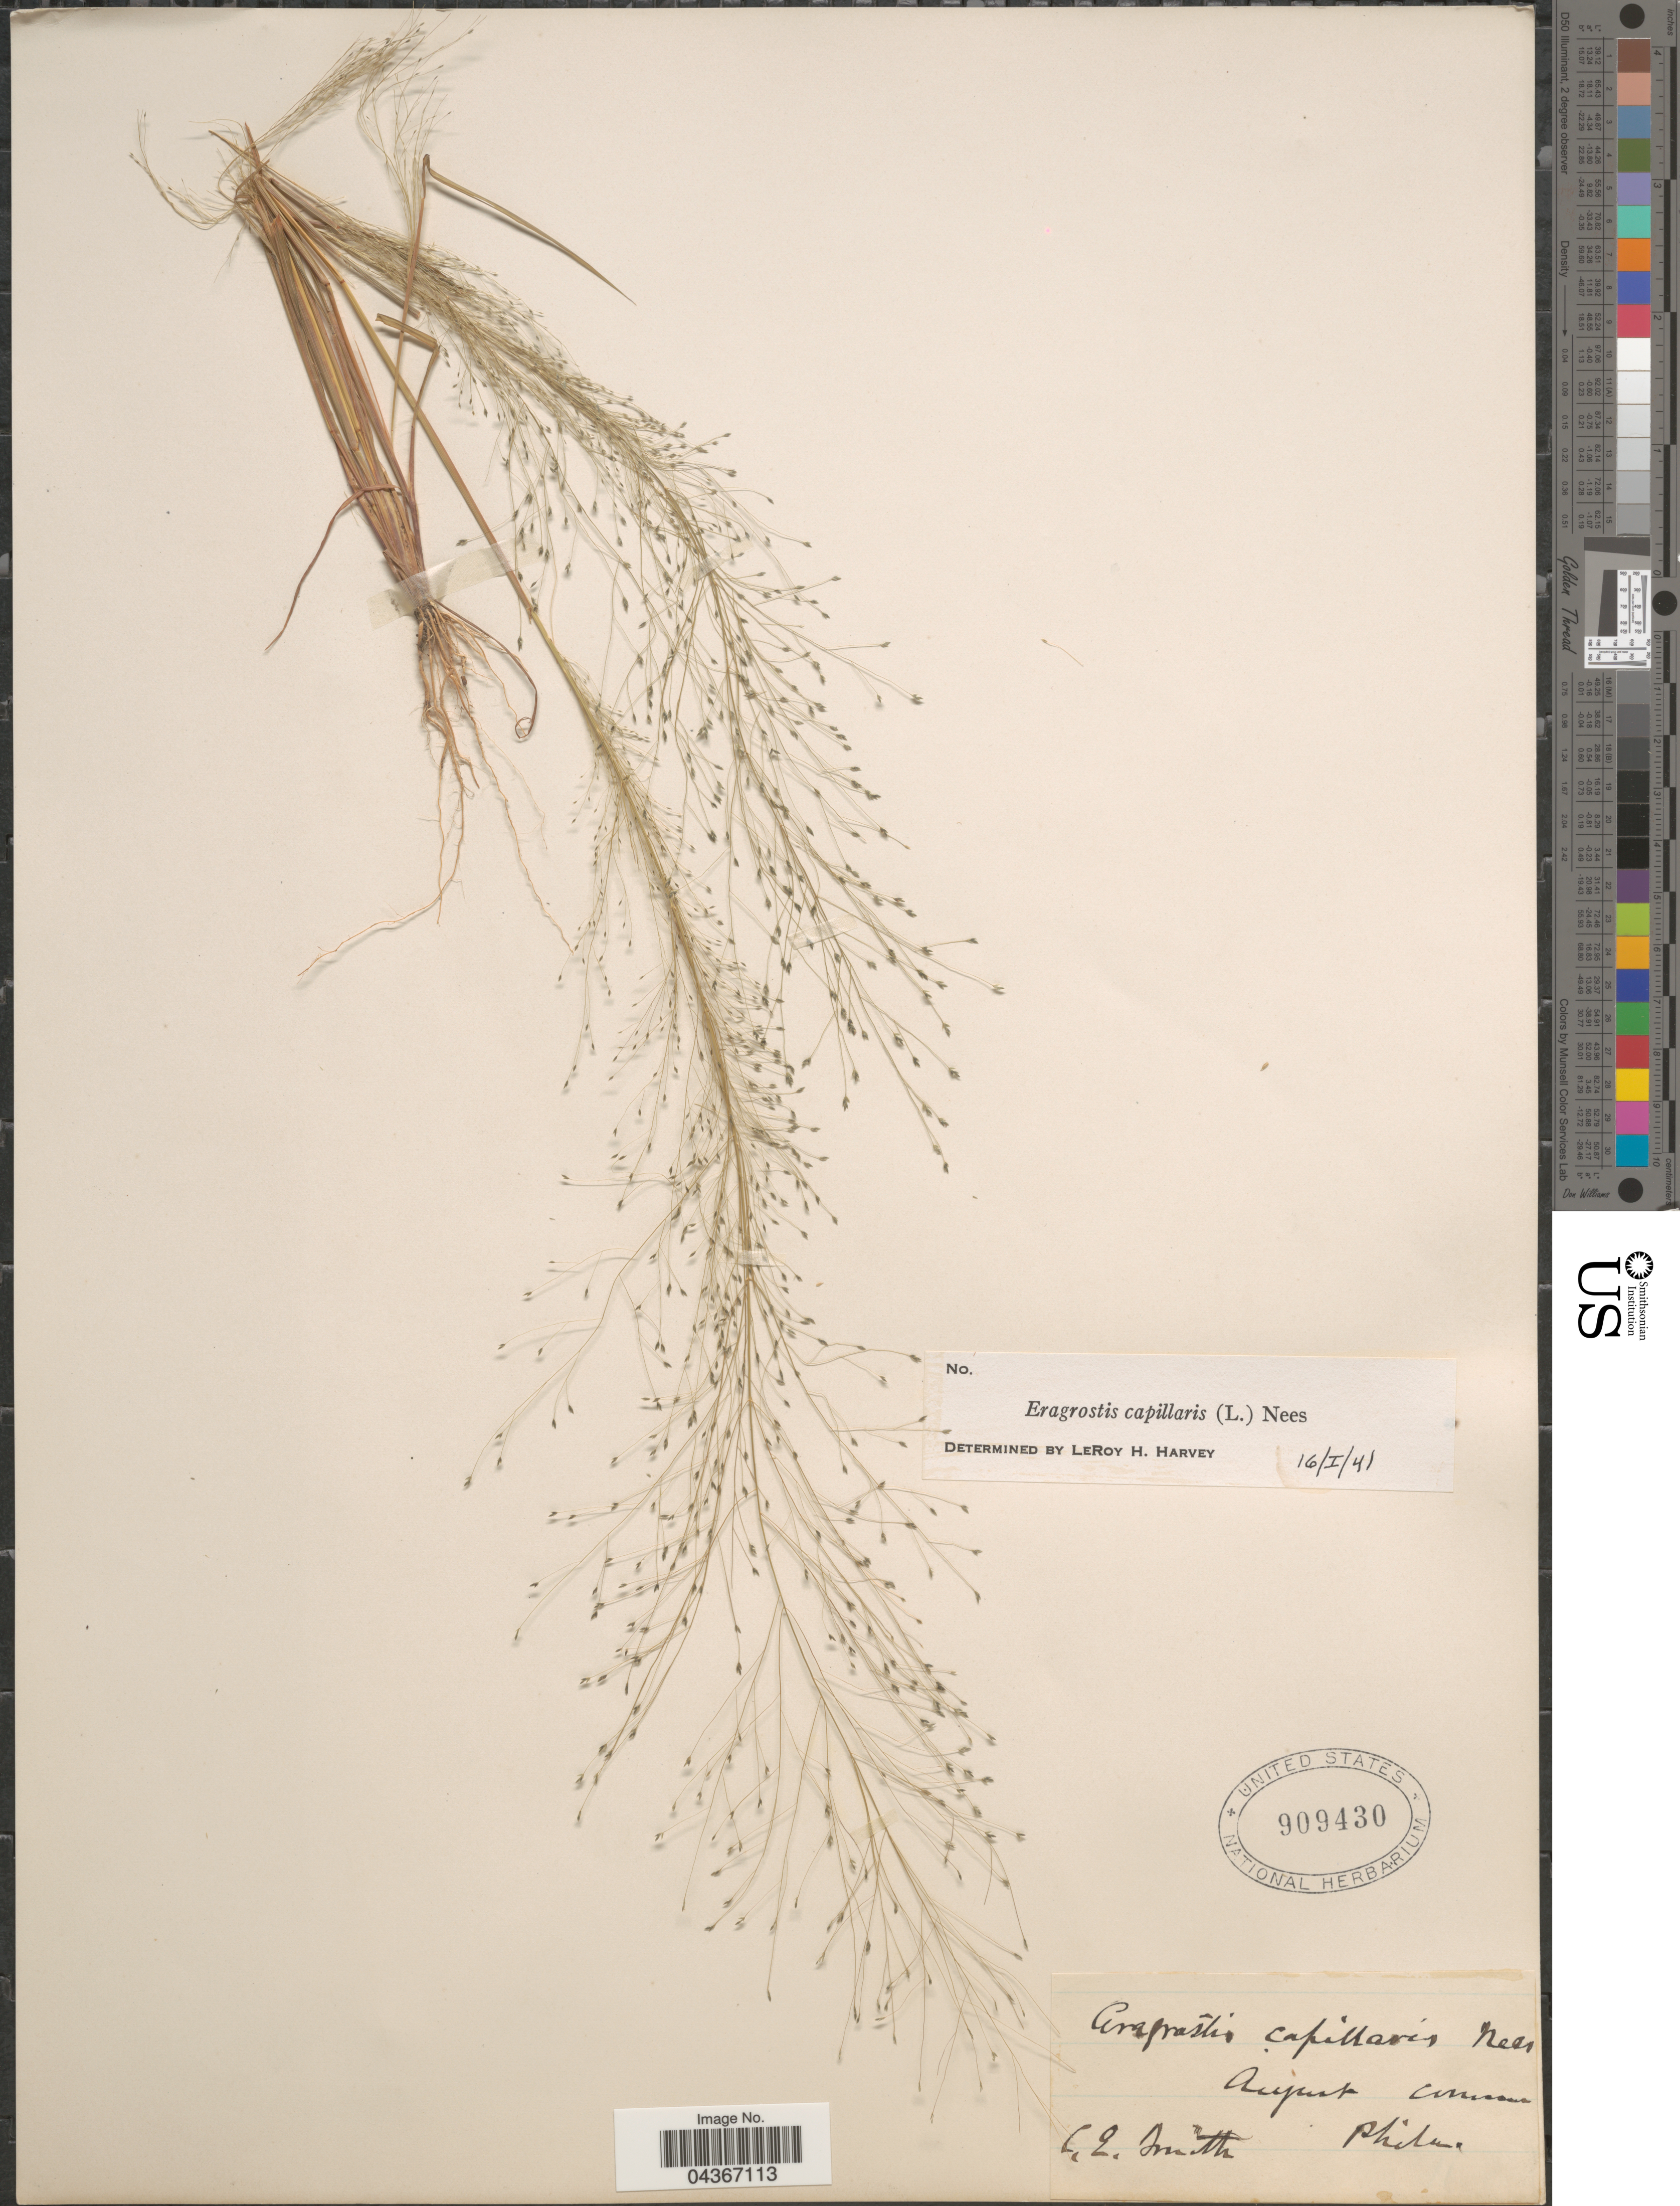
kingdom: Plantae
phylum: Tracheophyta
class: Liliopsida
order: Poales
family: Poaceae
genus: Eragrostis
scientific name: Eragrostis capillaris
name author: (L.) Nees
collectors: C. E. Smith Jr.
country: United States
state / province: Pennsylvania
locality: Phila.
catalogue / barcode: US 909430